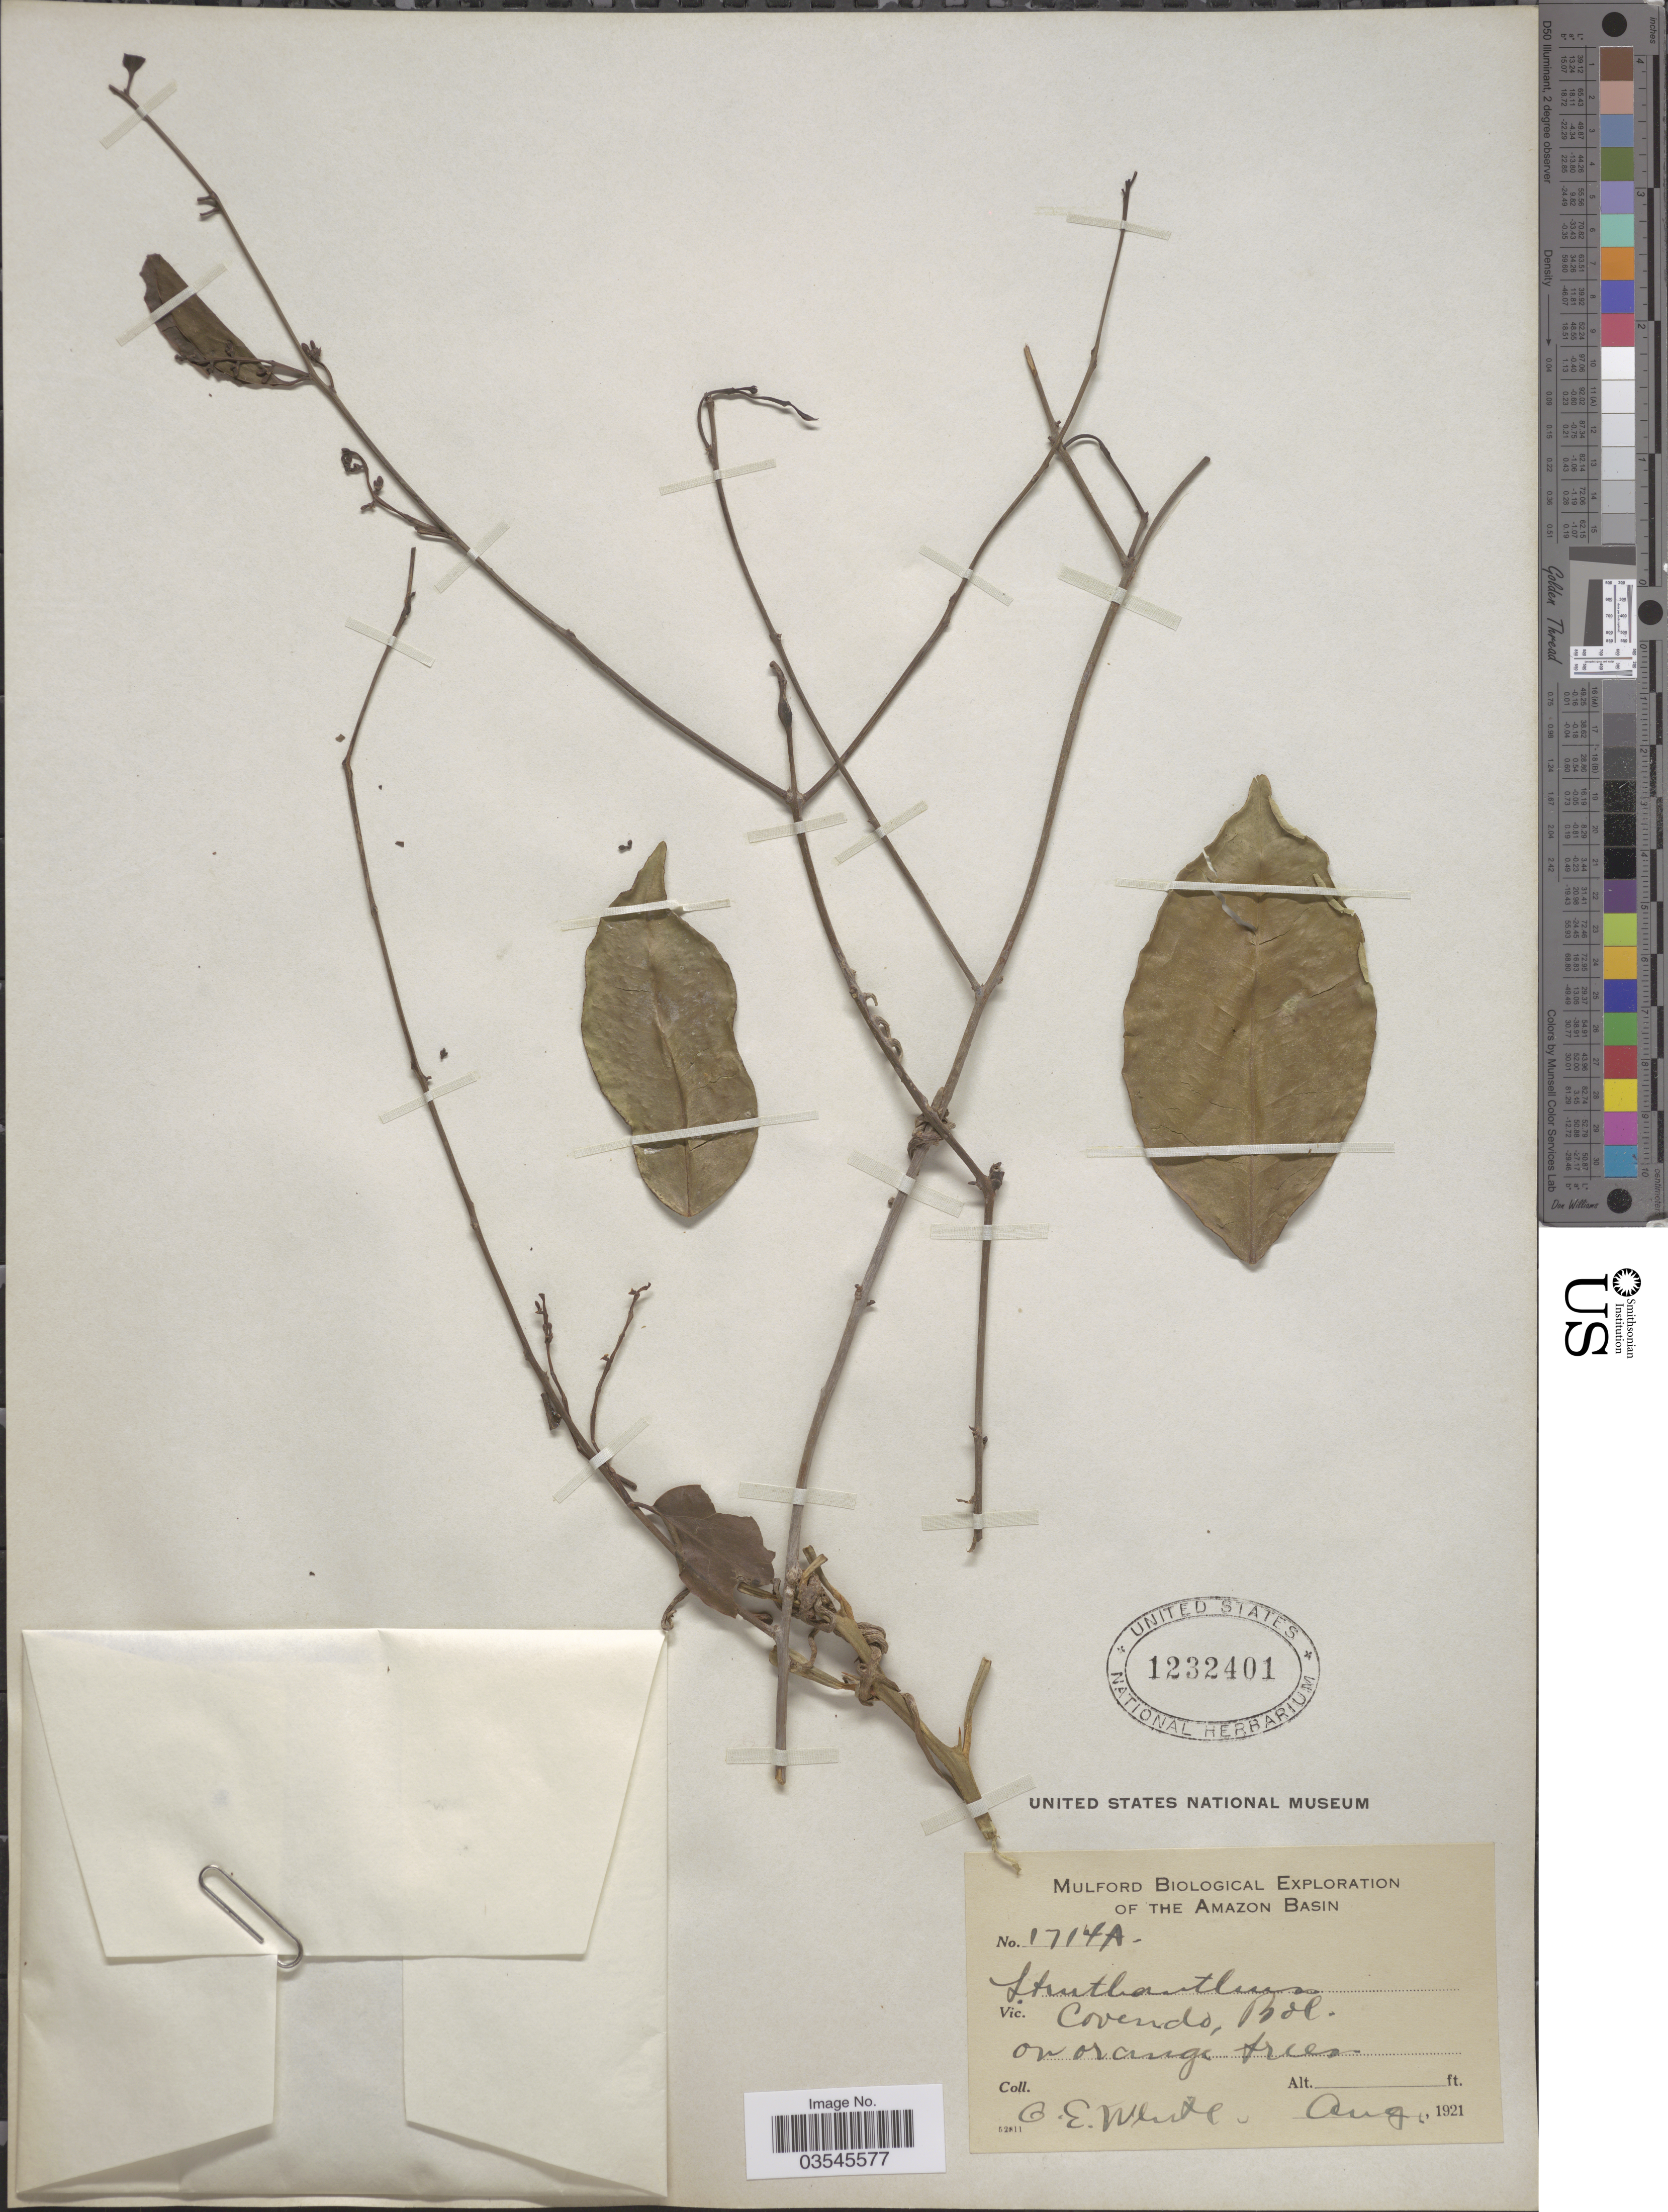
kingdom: Plantae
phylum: Tracheophyta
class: Magnoliopsida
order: Santalales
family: Loranthaceae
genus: Struthanthus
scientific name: Struthanthus sp.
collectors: O. E. White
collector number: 1714A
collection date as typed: Aug., 1921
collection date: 1921-08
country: Bolivia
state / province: La Paz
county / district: Sud Yungas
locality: Covendo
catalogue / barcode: US 1232401